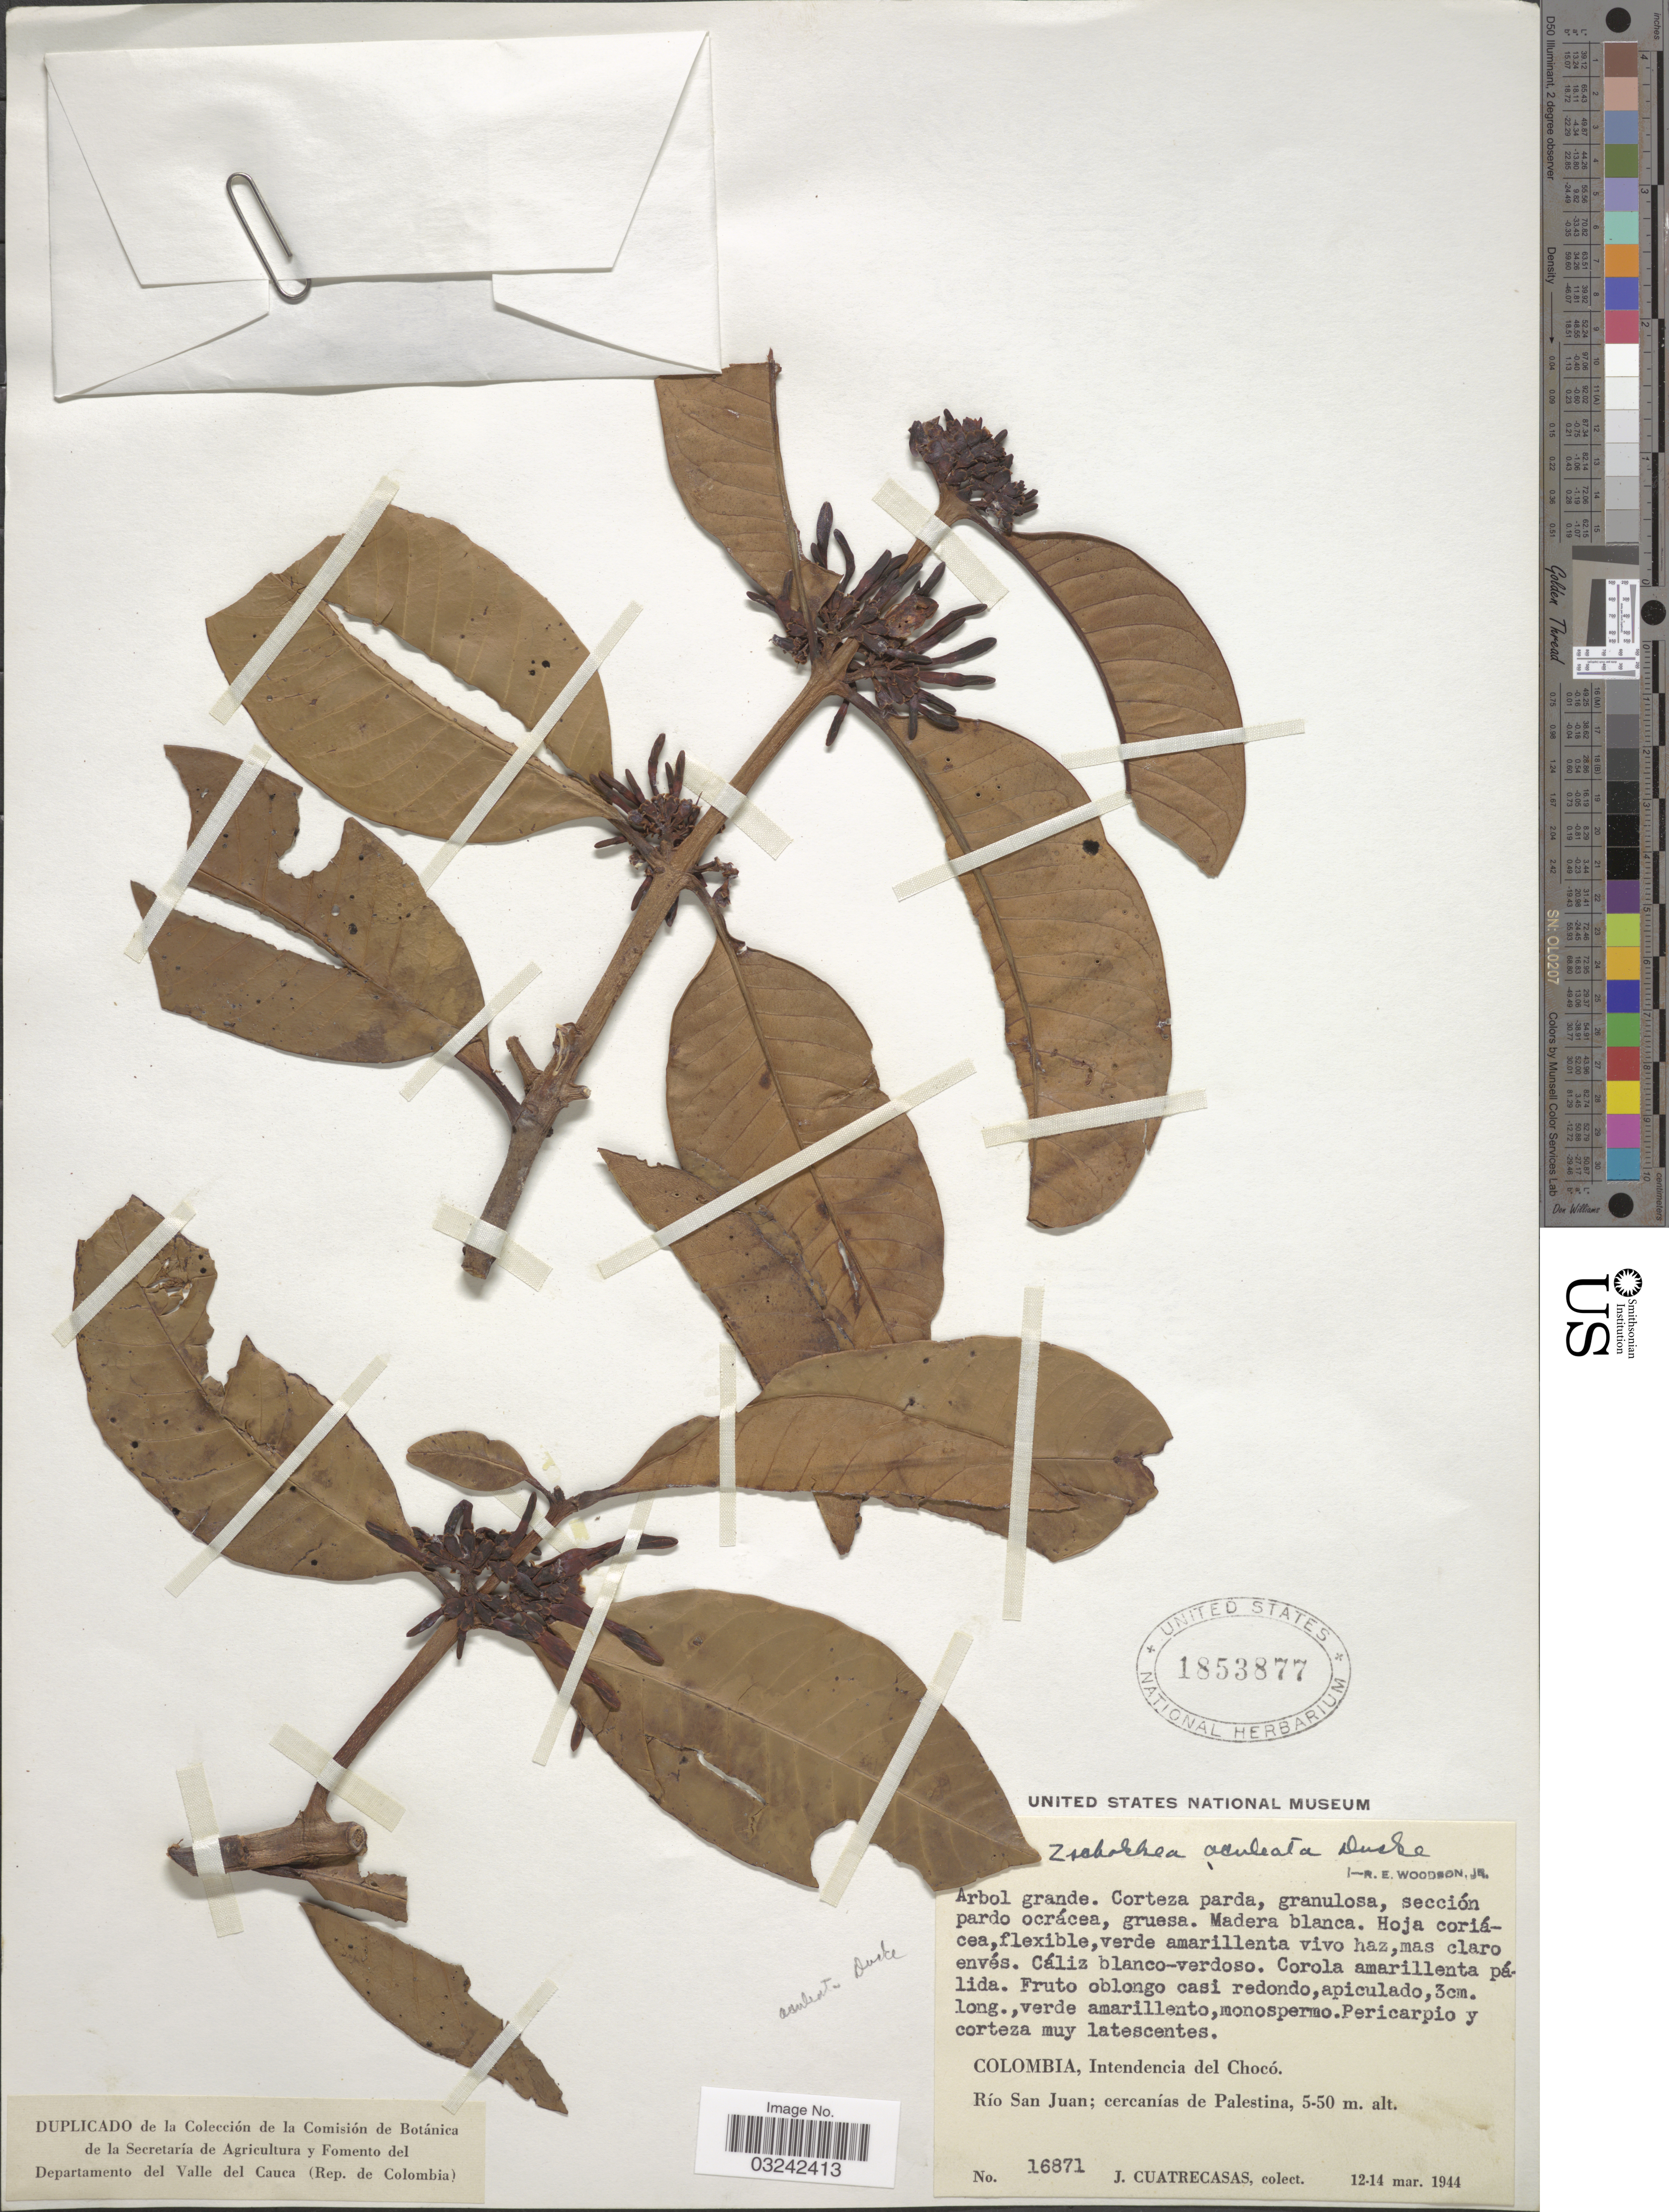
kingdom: Plantae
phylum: Tracheophyta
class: Magnoliopsida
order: Gentianales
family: Apocynaceae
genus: Lacmellea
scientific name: Lacmellea speciosa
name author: Woodson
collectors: J. Cuatrecasas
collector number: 16871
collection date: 1944-03-12/1944-03-14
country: Colombia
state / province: Chocó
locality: Intendencia del Chocó. Río San Juan; cercanias de Palestina.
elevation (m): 5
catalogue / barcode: US 1853877